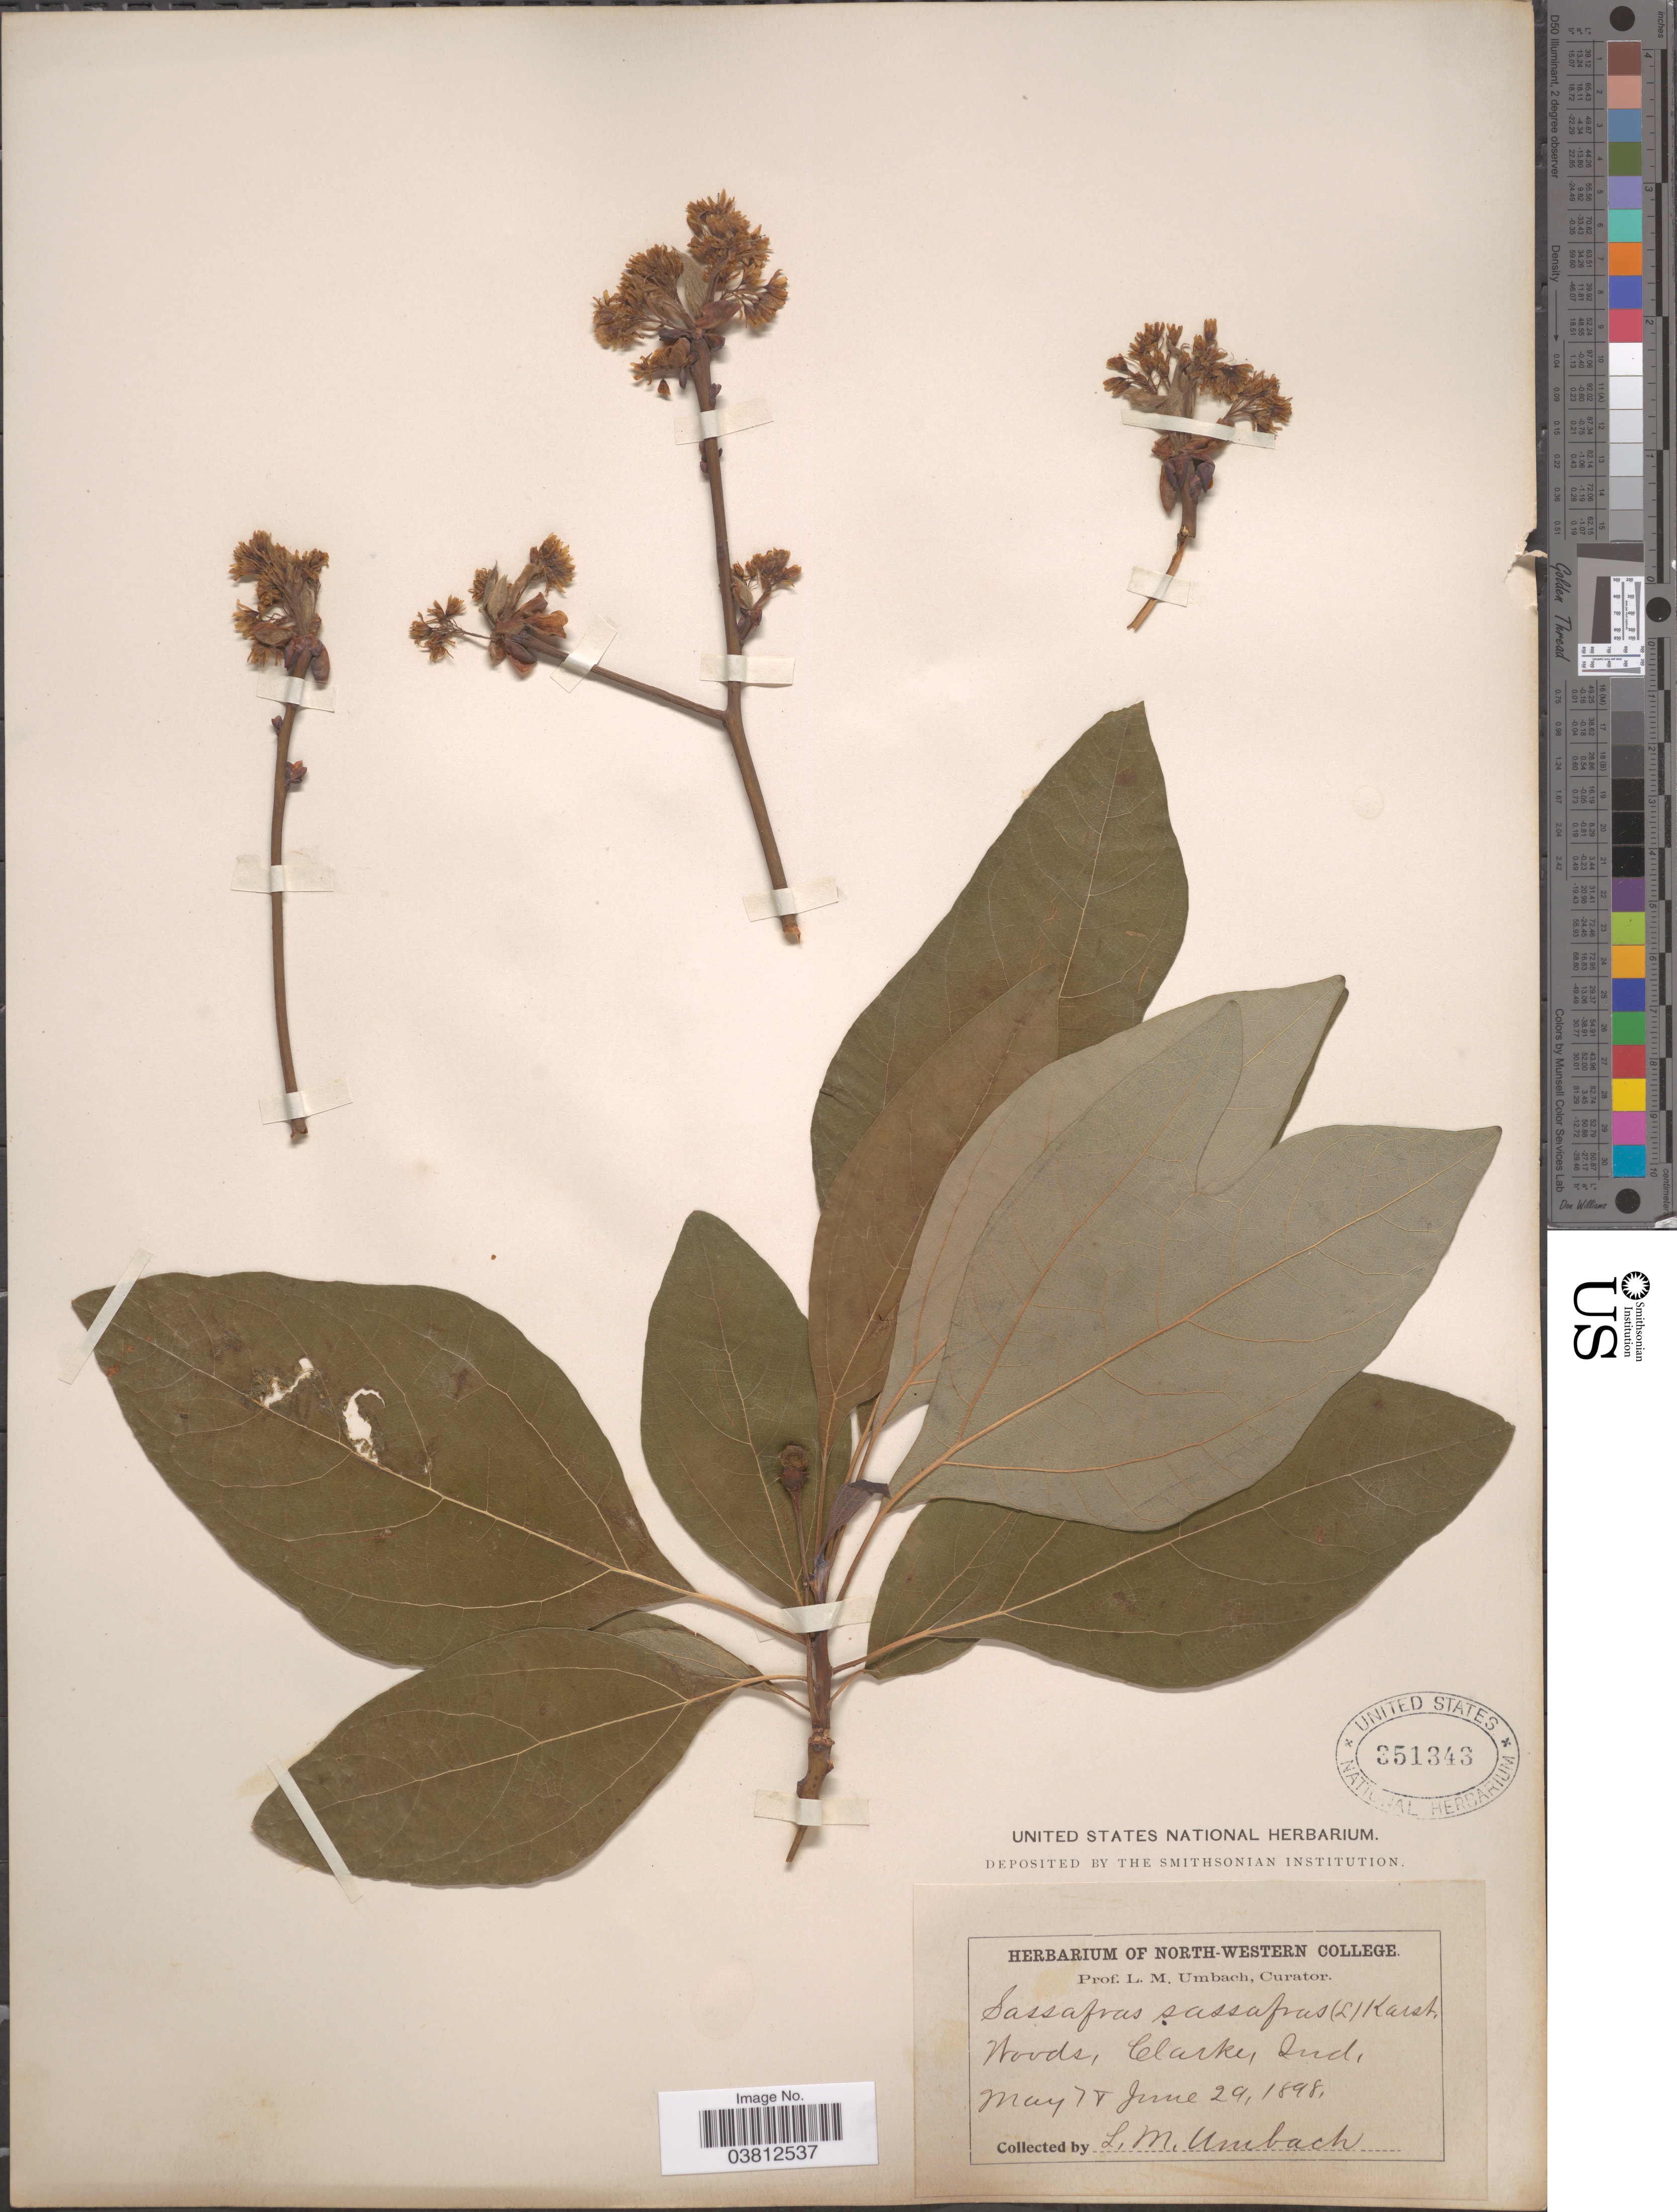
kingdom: Plantae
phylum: Tracheophyta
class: Magnoliopsida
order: Laurales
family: Lauraceae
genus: Sassafras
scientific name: Sassafras albidum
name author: (Nutt.) Nees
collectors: L. M. Umbach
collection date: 1898-05-07/1898-06-29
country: United States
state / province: Indiana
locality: Woods, Clarke.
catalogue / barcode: US 351343